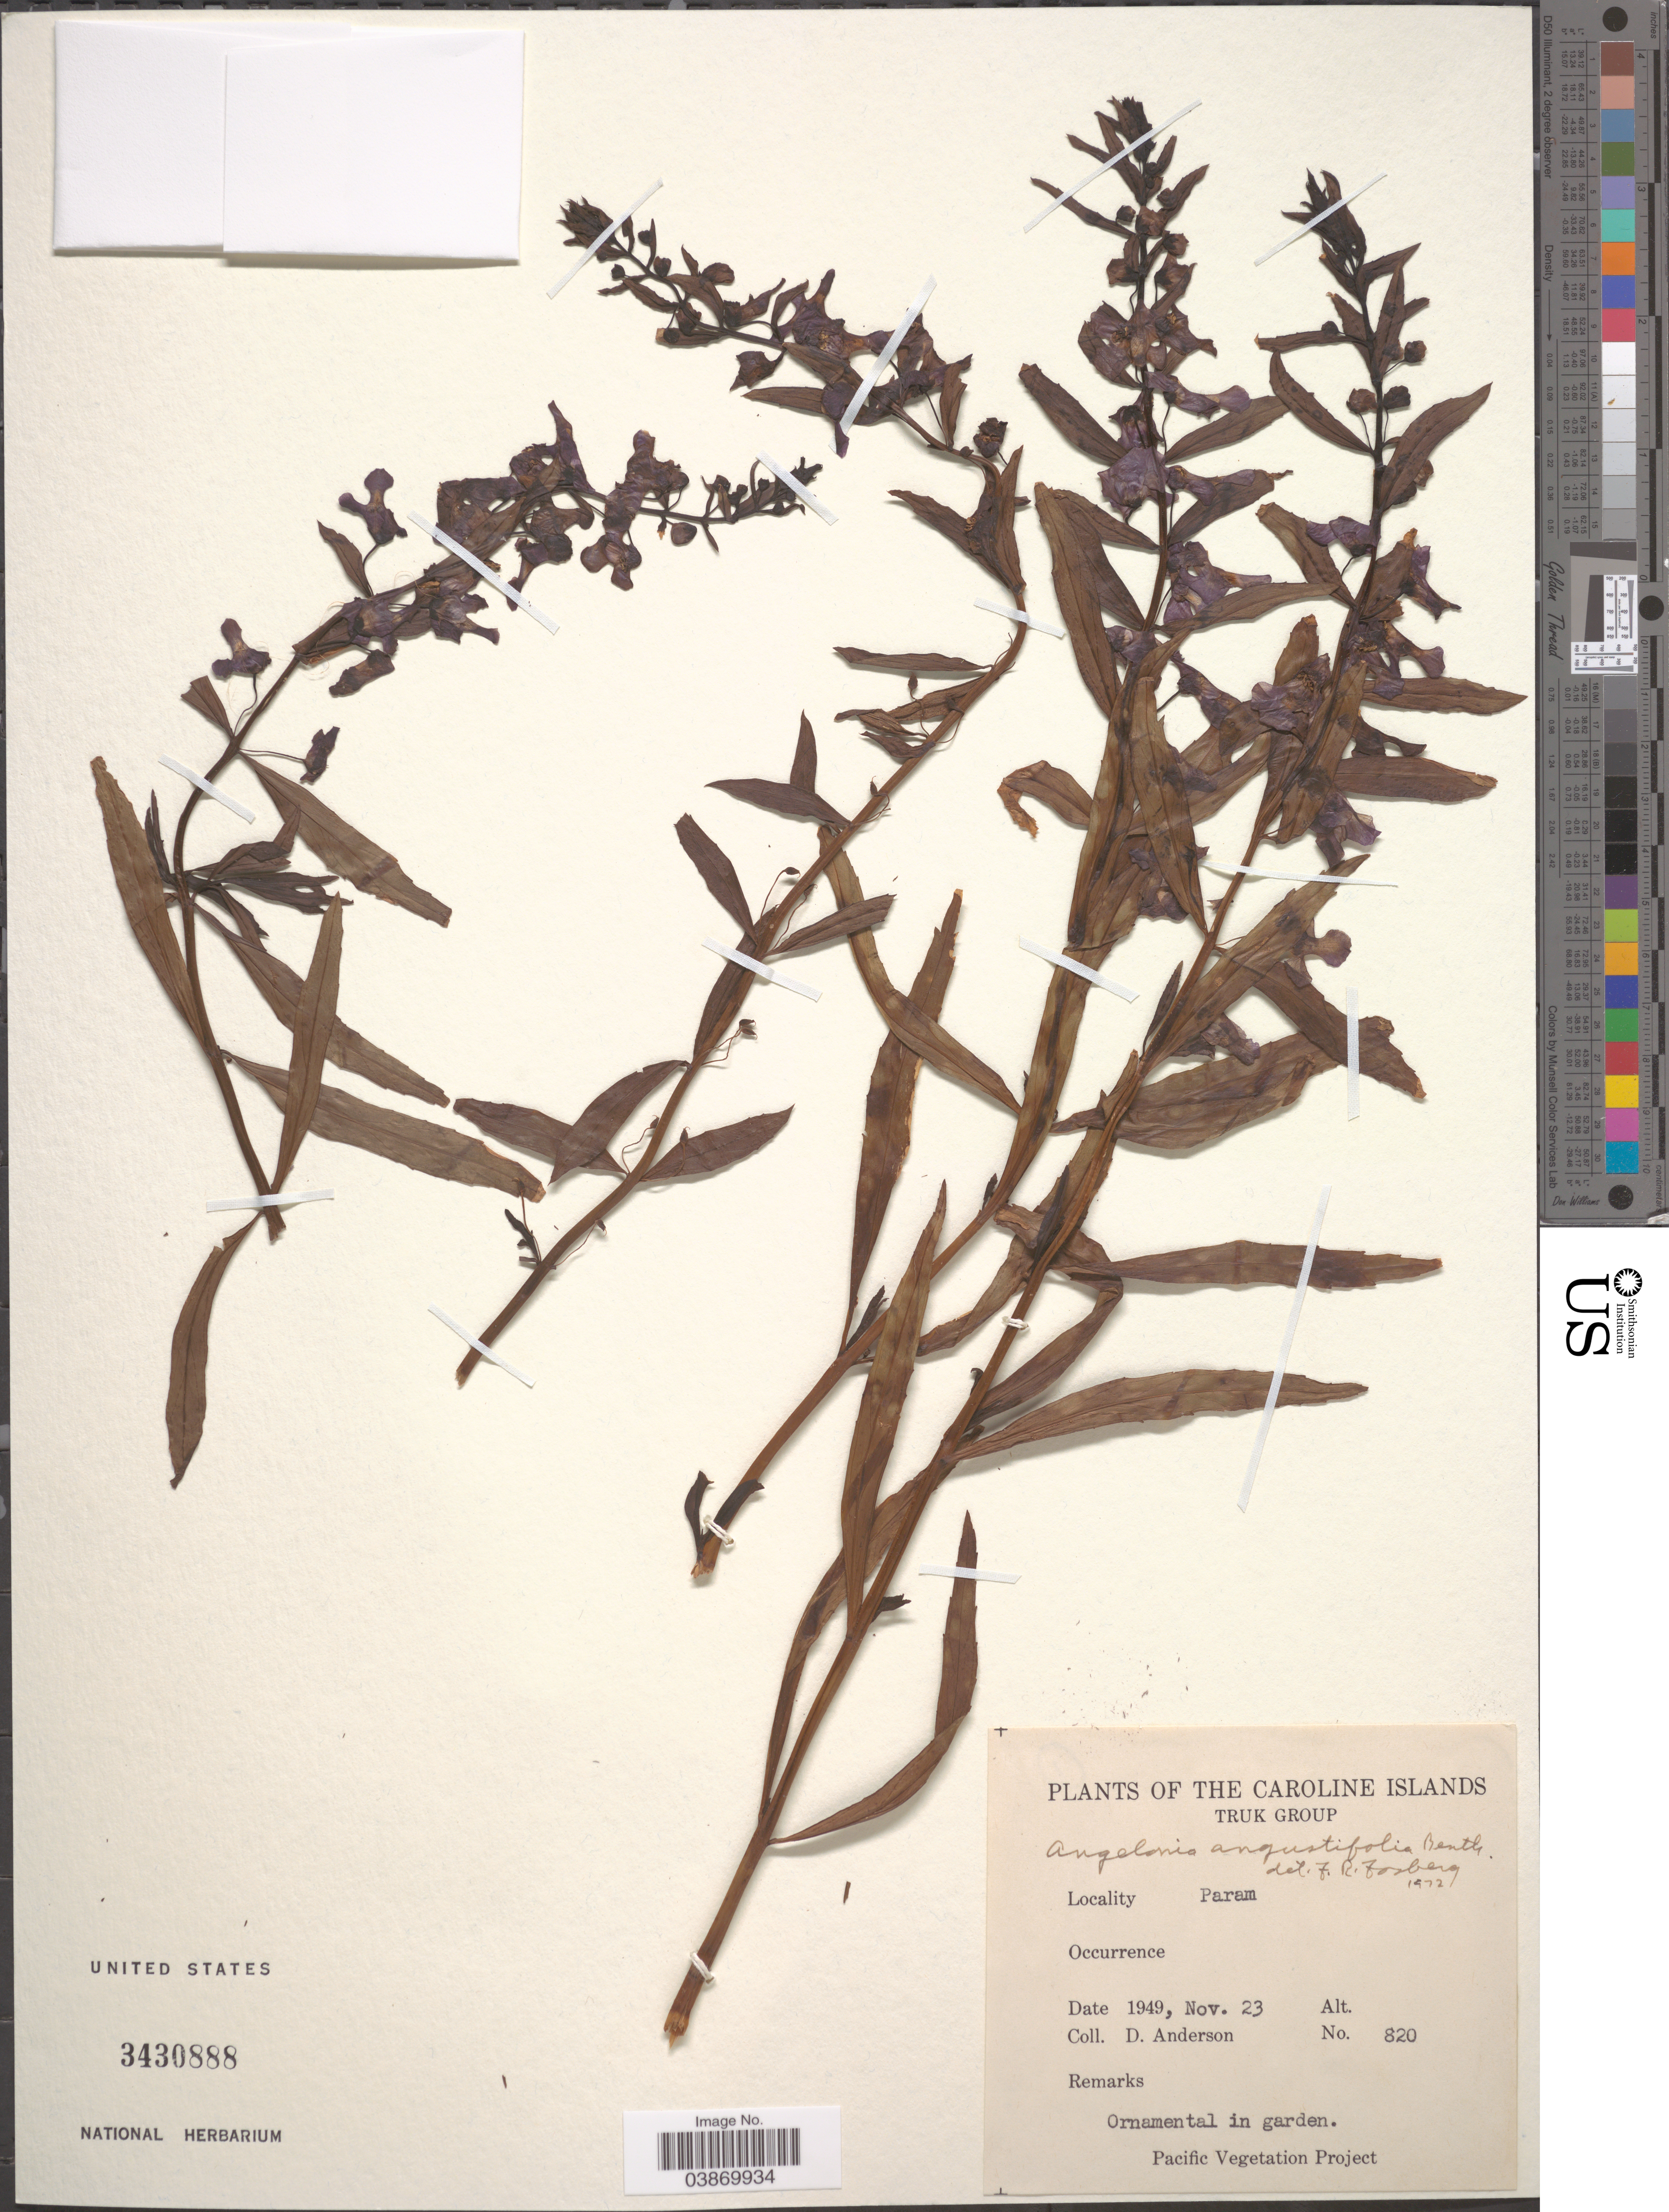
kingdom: Plantae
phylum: Tracheophyta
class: Magnoliopsida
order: Lamiales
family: Plantaginaceae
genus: Angelonia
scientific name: Angelonia angustifolia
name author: Benth.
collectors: D. Anderson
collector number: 820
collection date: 1949-11-23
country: Micronesia, Federated States of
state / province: Truk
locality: The Caroline Islands. Truk Group. Param.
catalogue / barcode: US 3430888